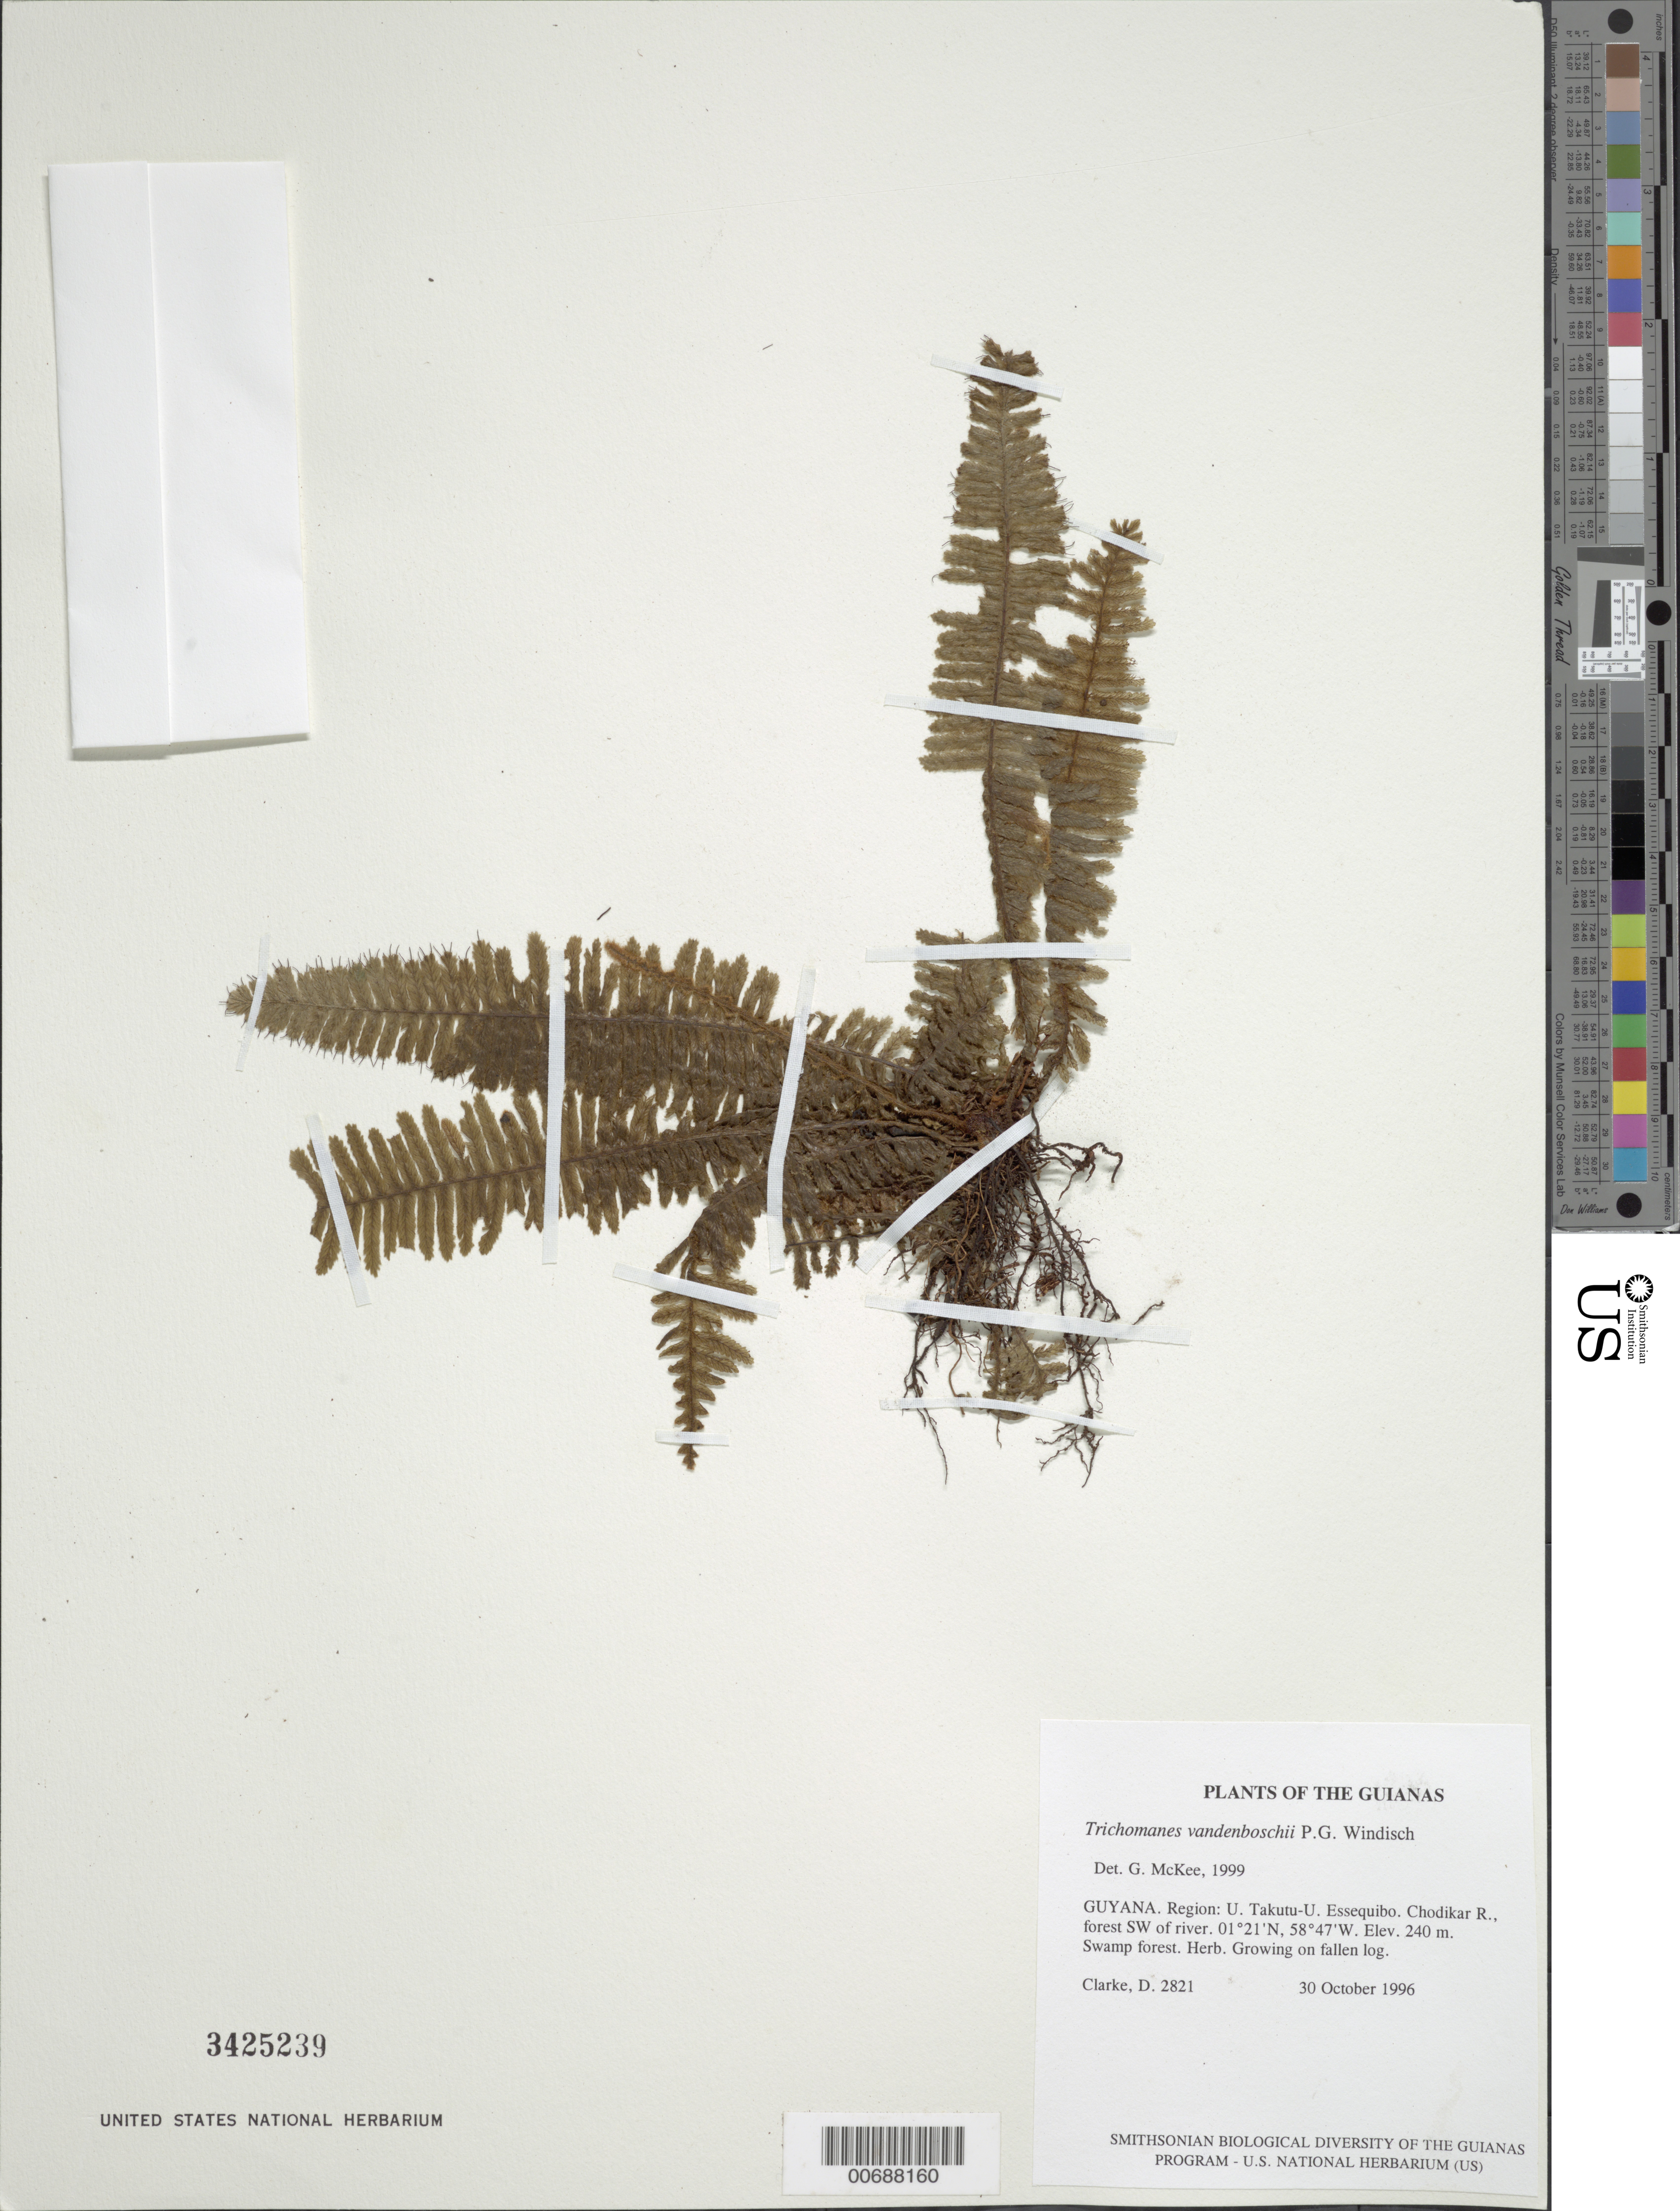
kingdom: Plantae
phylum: Tracheophyta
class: Polypodiopsida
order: Hymenophyllales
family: Hymenophyllaceae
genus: Trichomanes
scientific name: Trichomanes vandenboschii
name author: P.G. Windisch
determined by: McKee, G. S., (US), NMNH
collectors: H. D. Clarke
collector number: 2821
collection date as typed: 30 October 1996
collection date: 1996-10-30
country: Guyana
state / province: U. Takutu-U. Essequibo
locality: Chodikar R., forest SW of river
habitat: Swamp forest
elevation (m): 240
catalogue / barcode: US 3425239